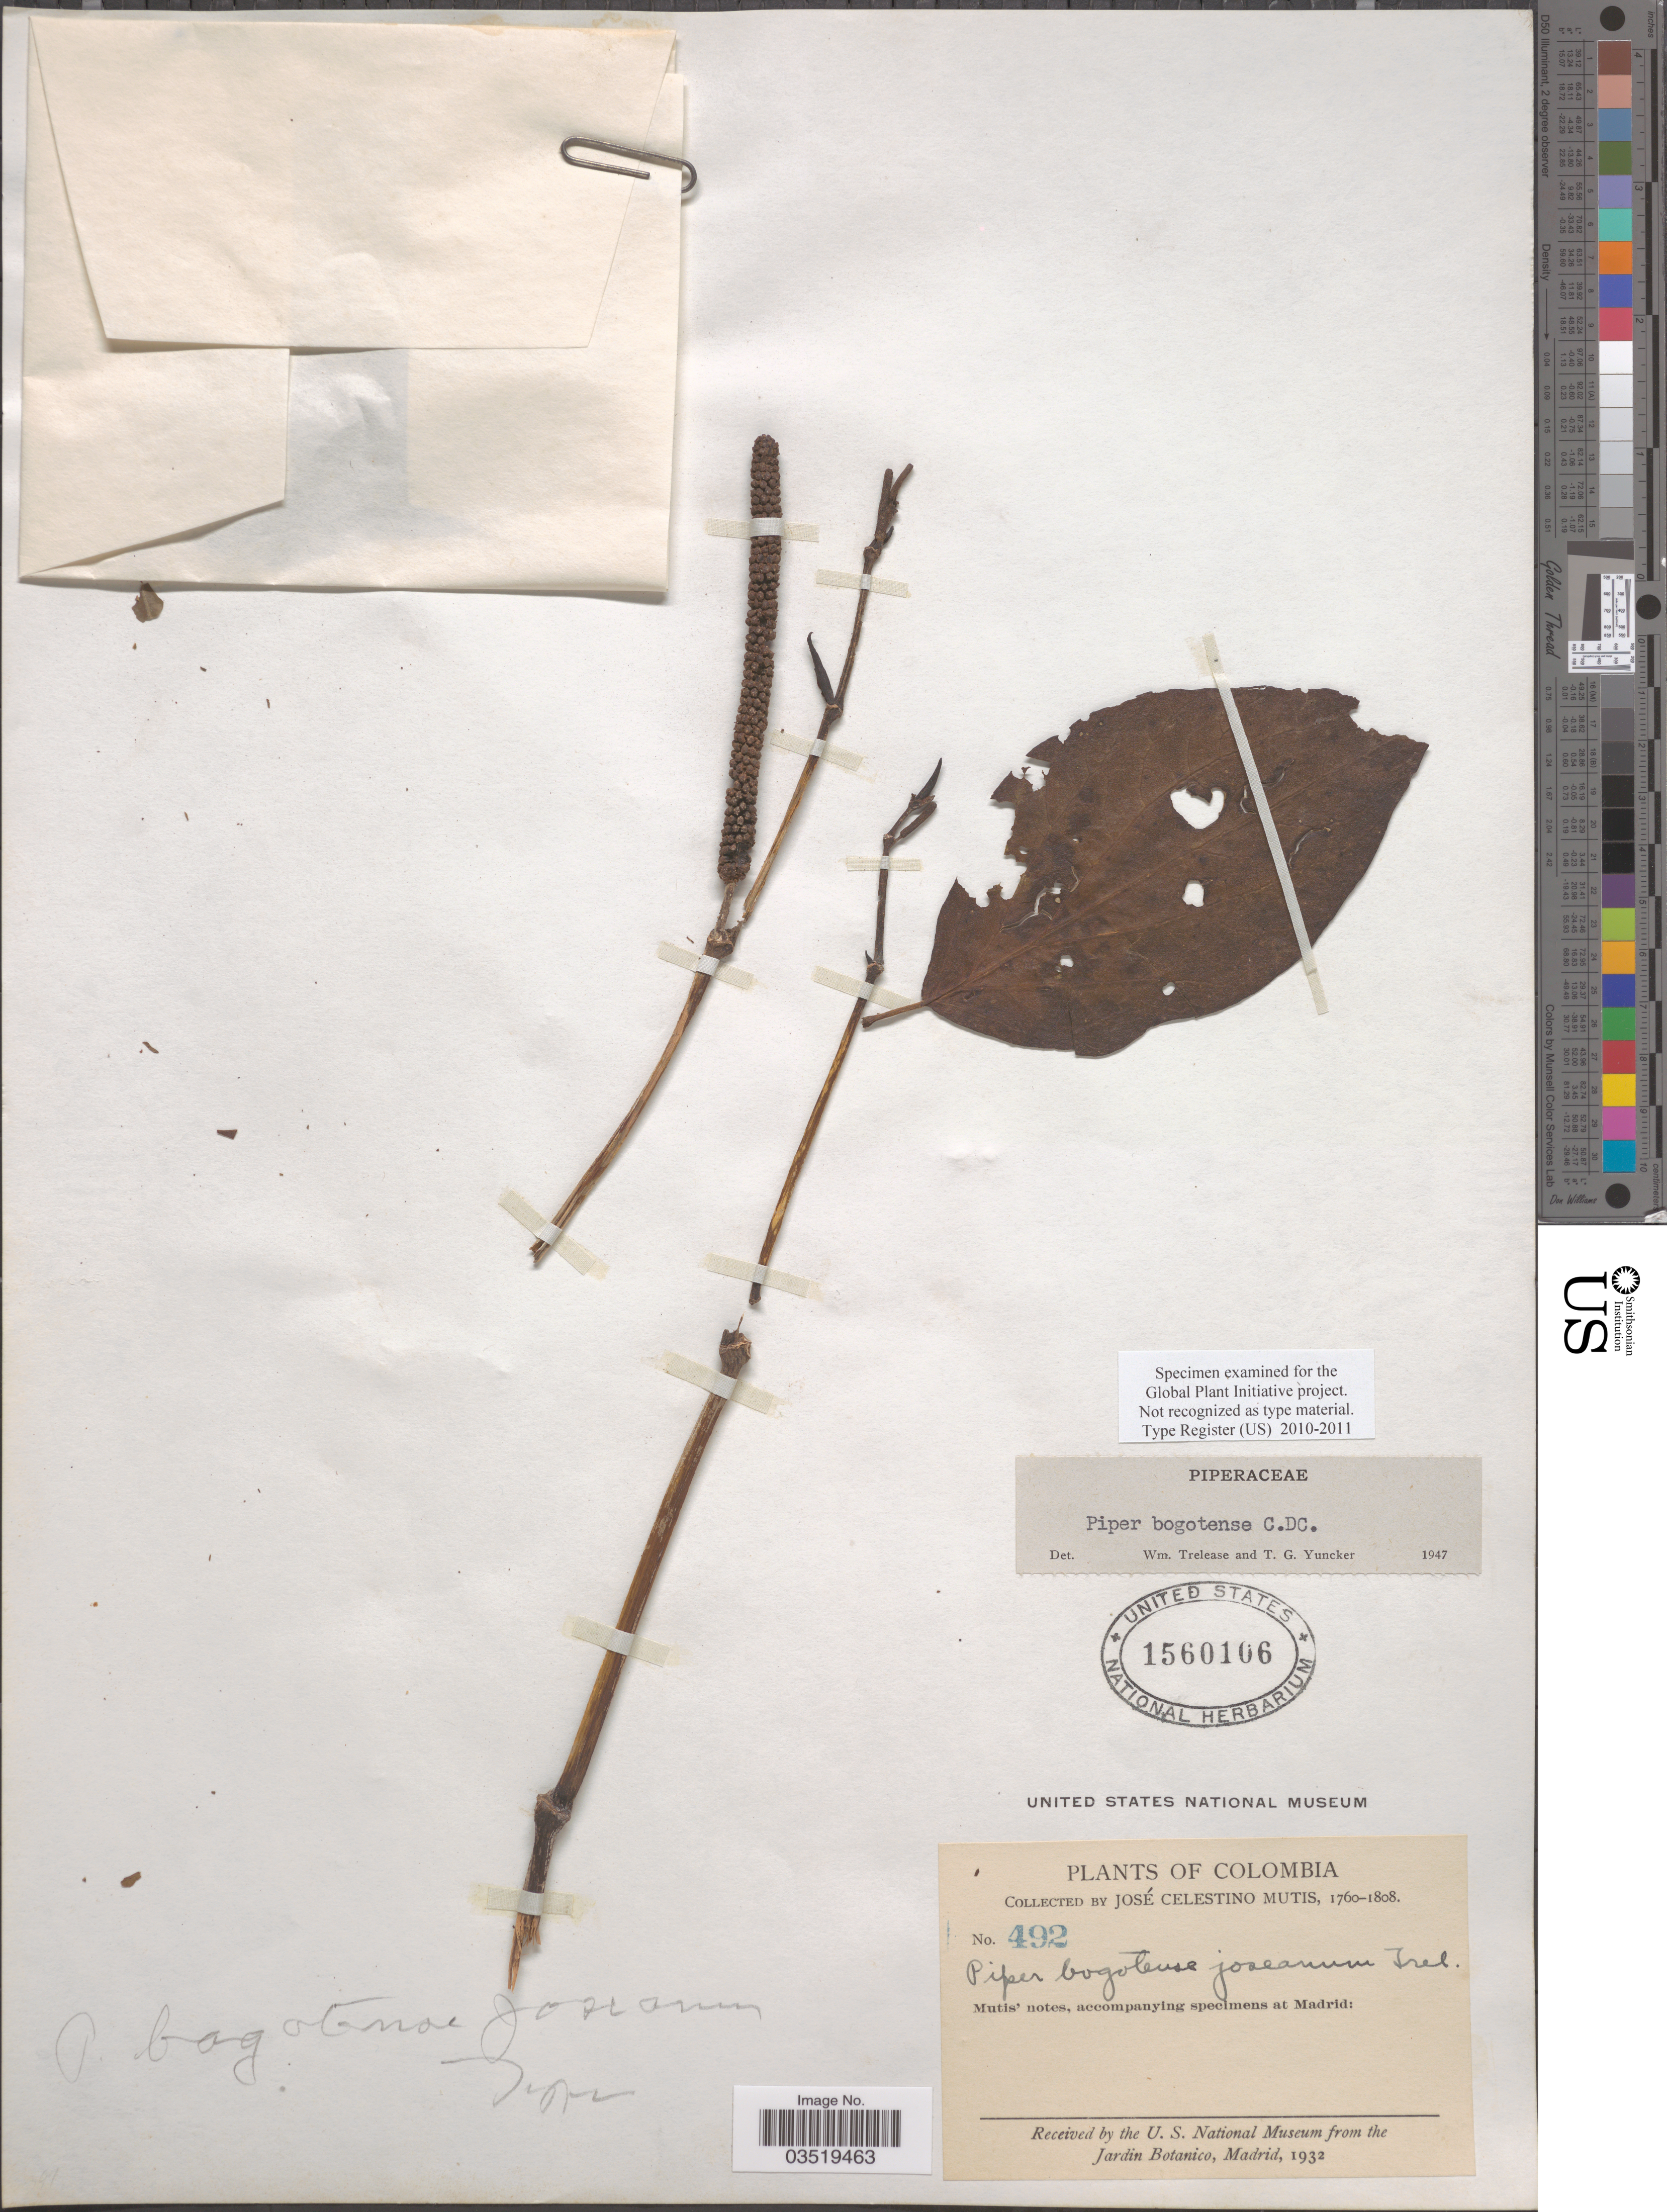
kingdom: Plantae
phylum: Tracheophyta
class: Magnoliopsida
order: Piperales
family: Piperaceae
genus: Piper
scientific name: Piper bogotense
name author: C. DC.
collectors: J. C. B. Mutis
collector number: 492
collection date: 1760/1808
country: Colombia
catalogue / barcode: US 1560106